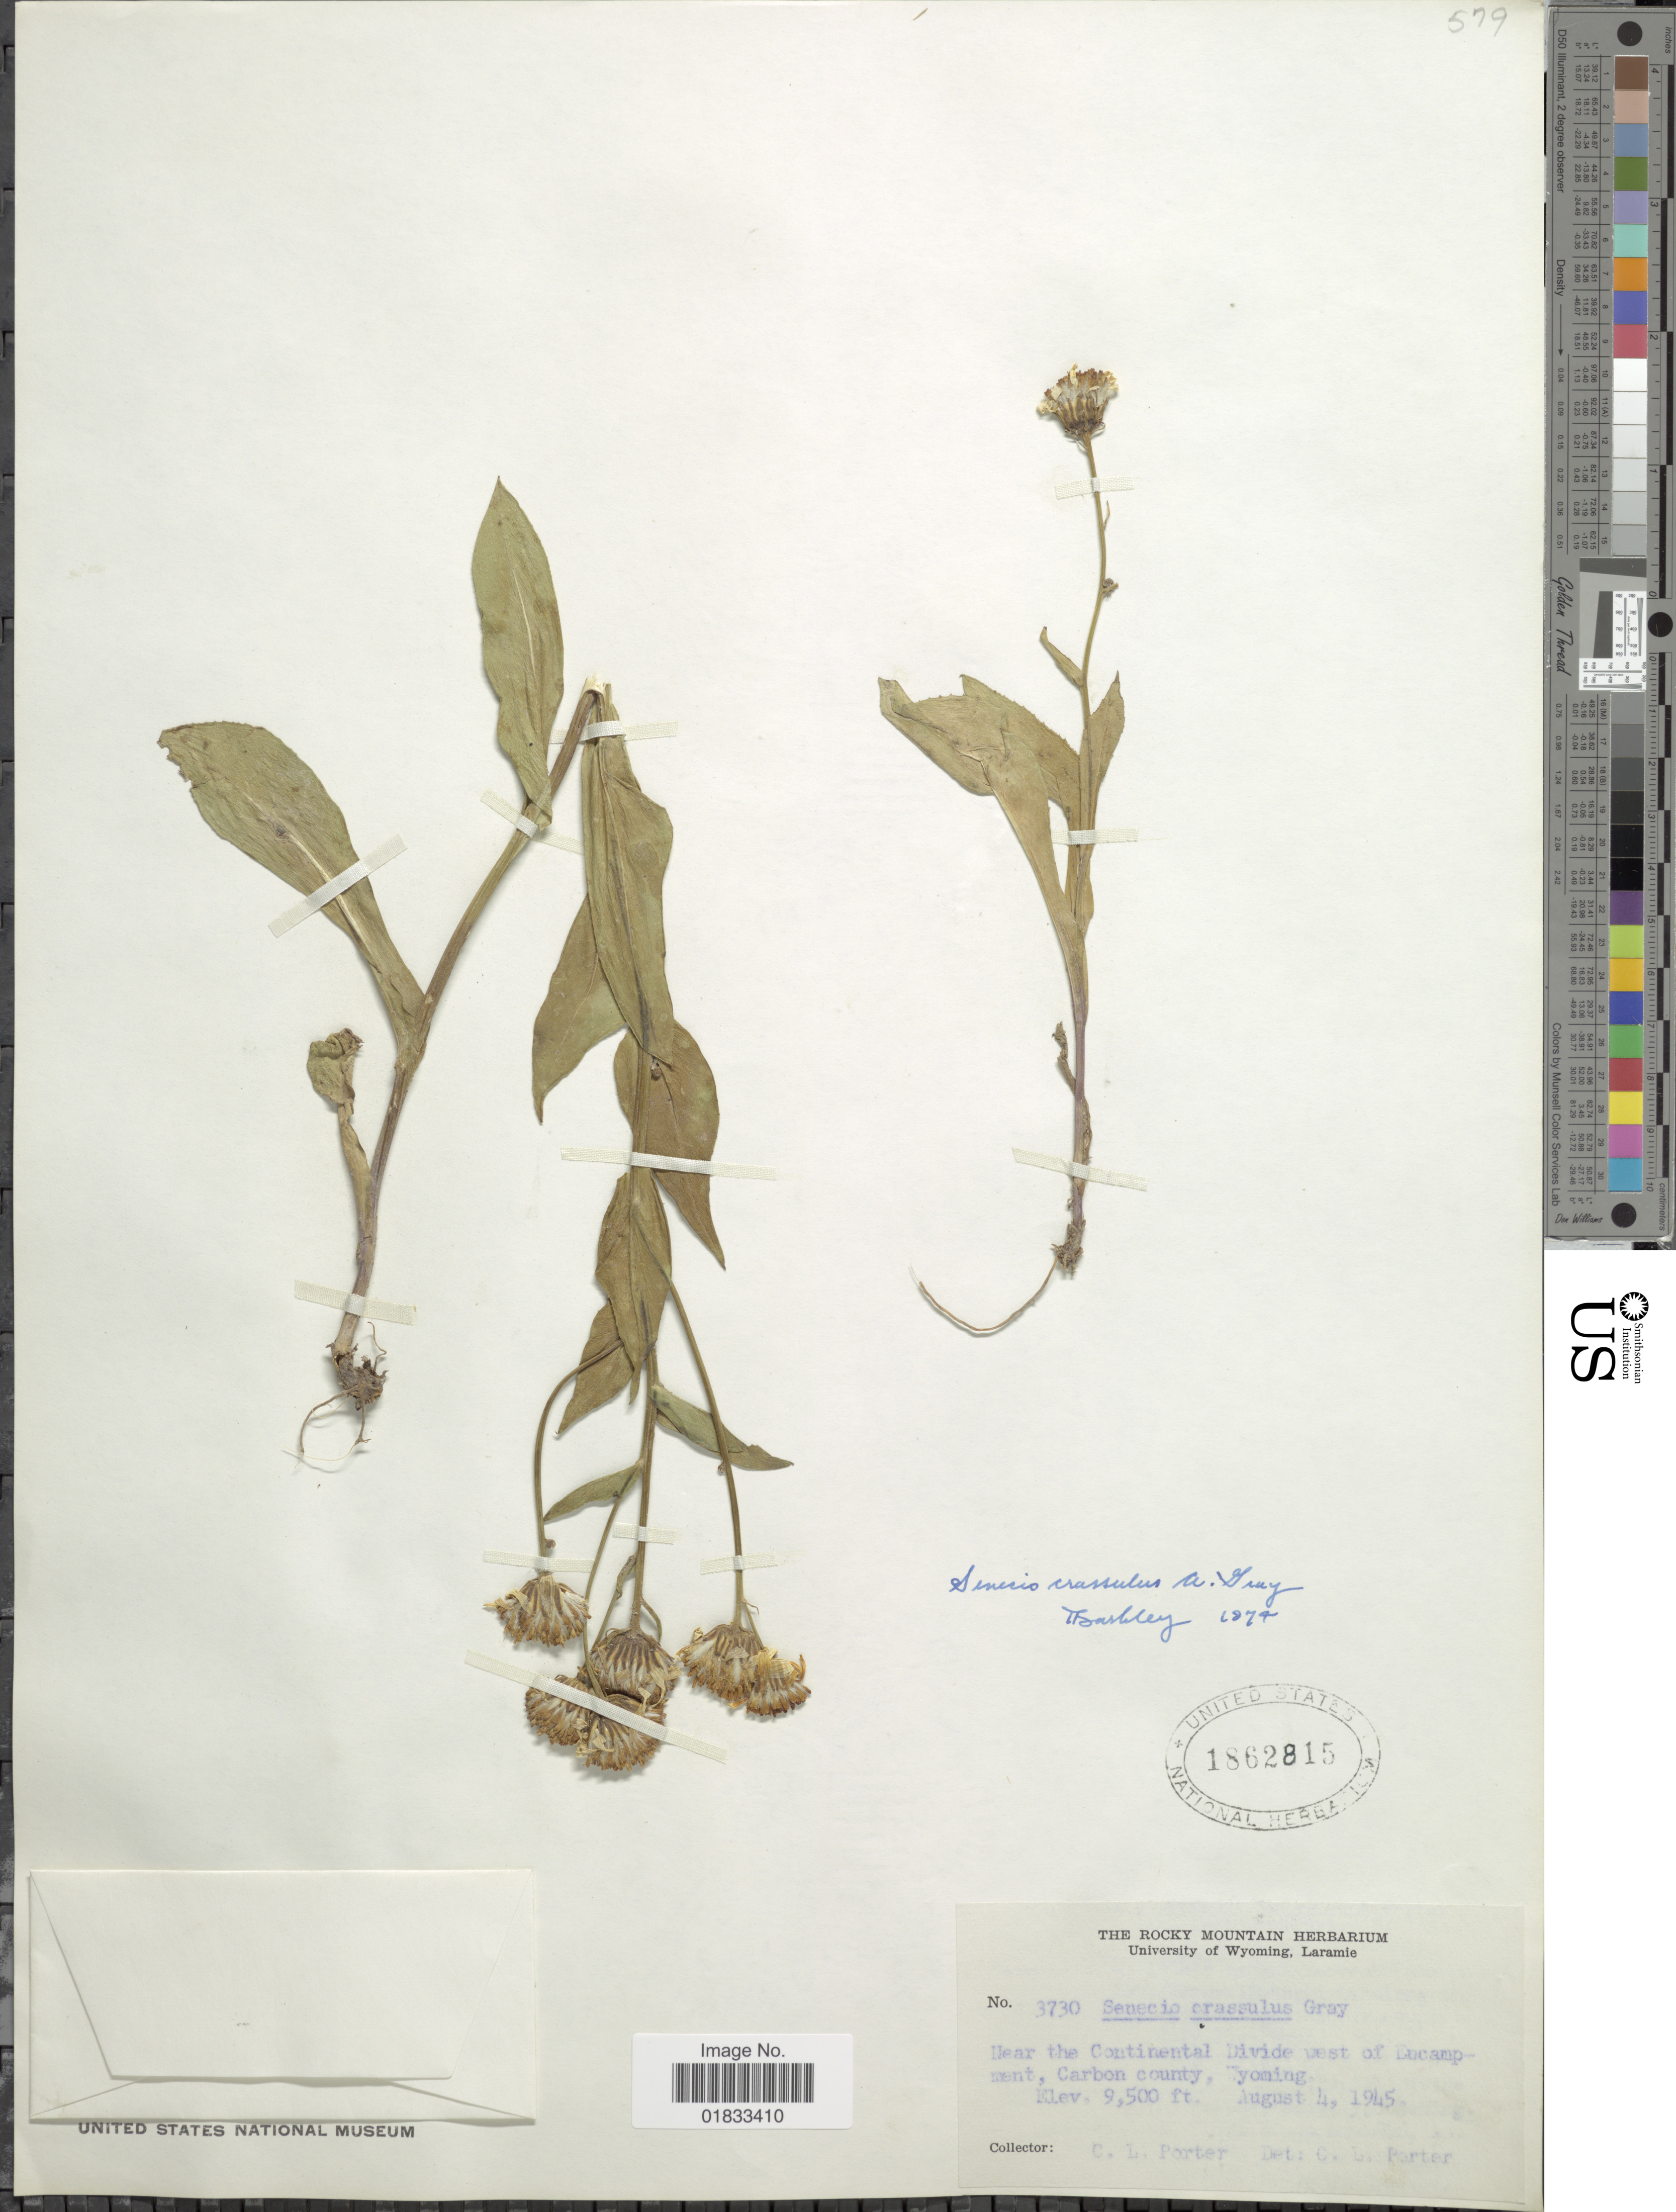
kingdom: Plantae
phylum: Tracheophyta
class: Magnoliopsida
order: Asterales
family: Asteraceae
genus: Senecio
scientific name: Senecio crassulus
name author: A. Gray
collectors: C. L. Porter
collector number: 3730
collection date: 1945-08-04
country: United States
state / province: Wyoming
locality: Near the Continental Divide west of Encampment, Carbon County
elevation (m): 2896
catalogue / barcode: US 1862815